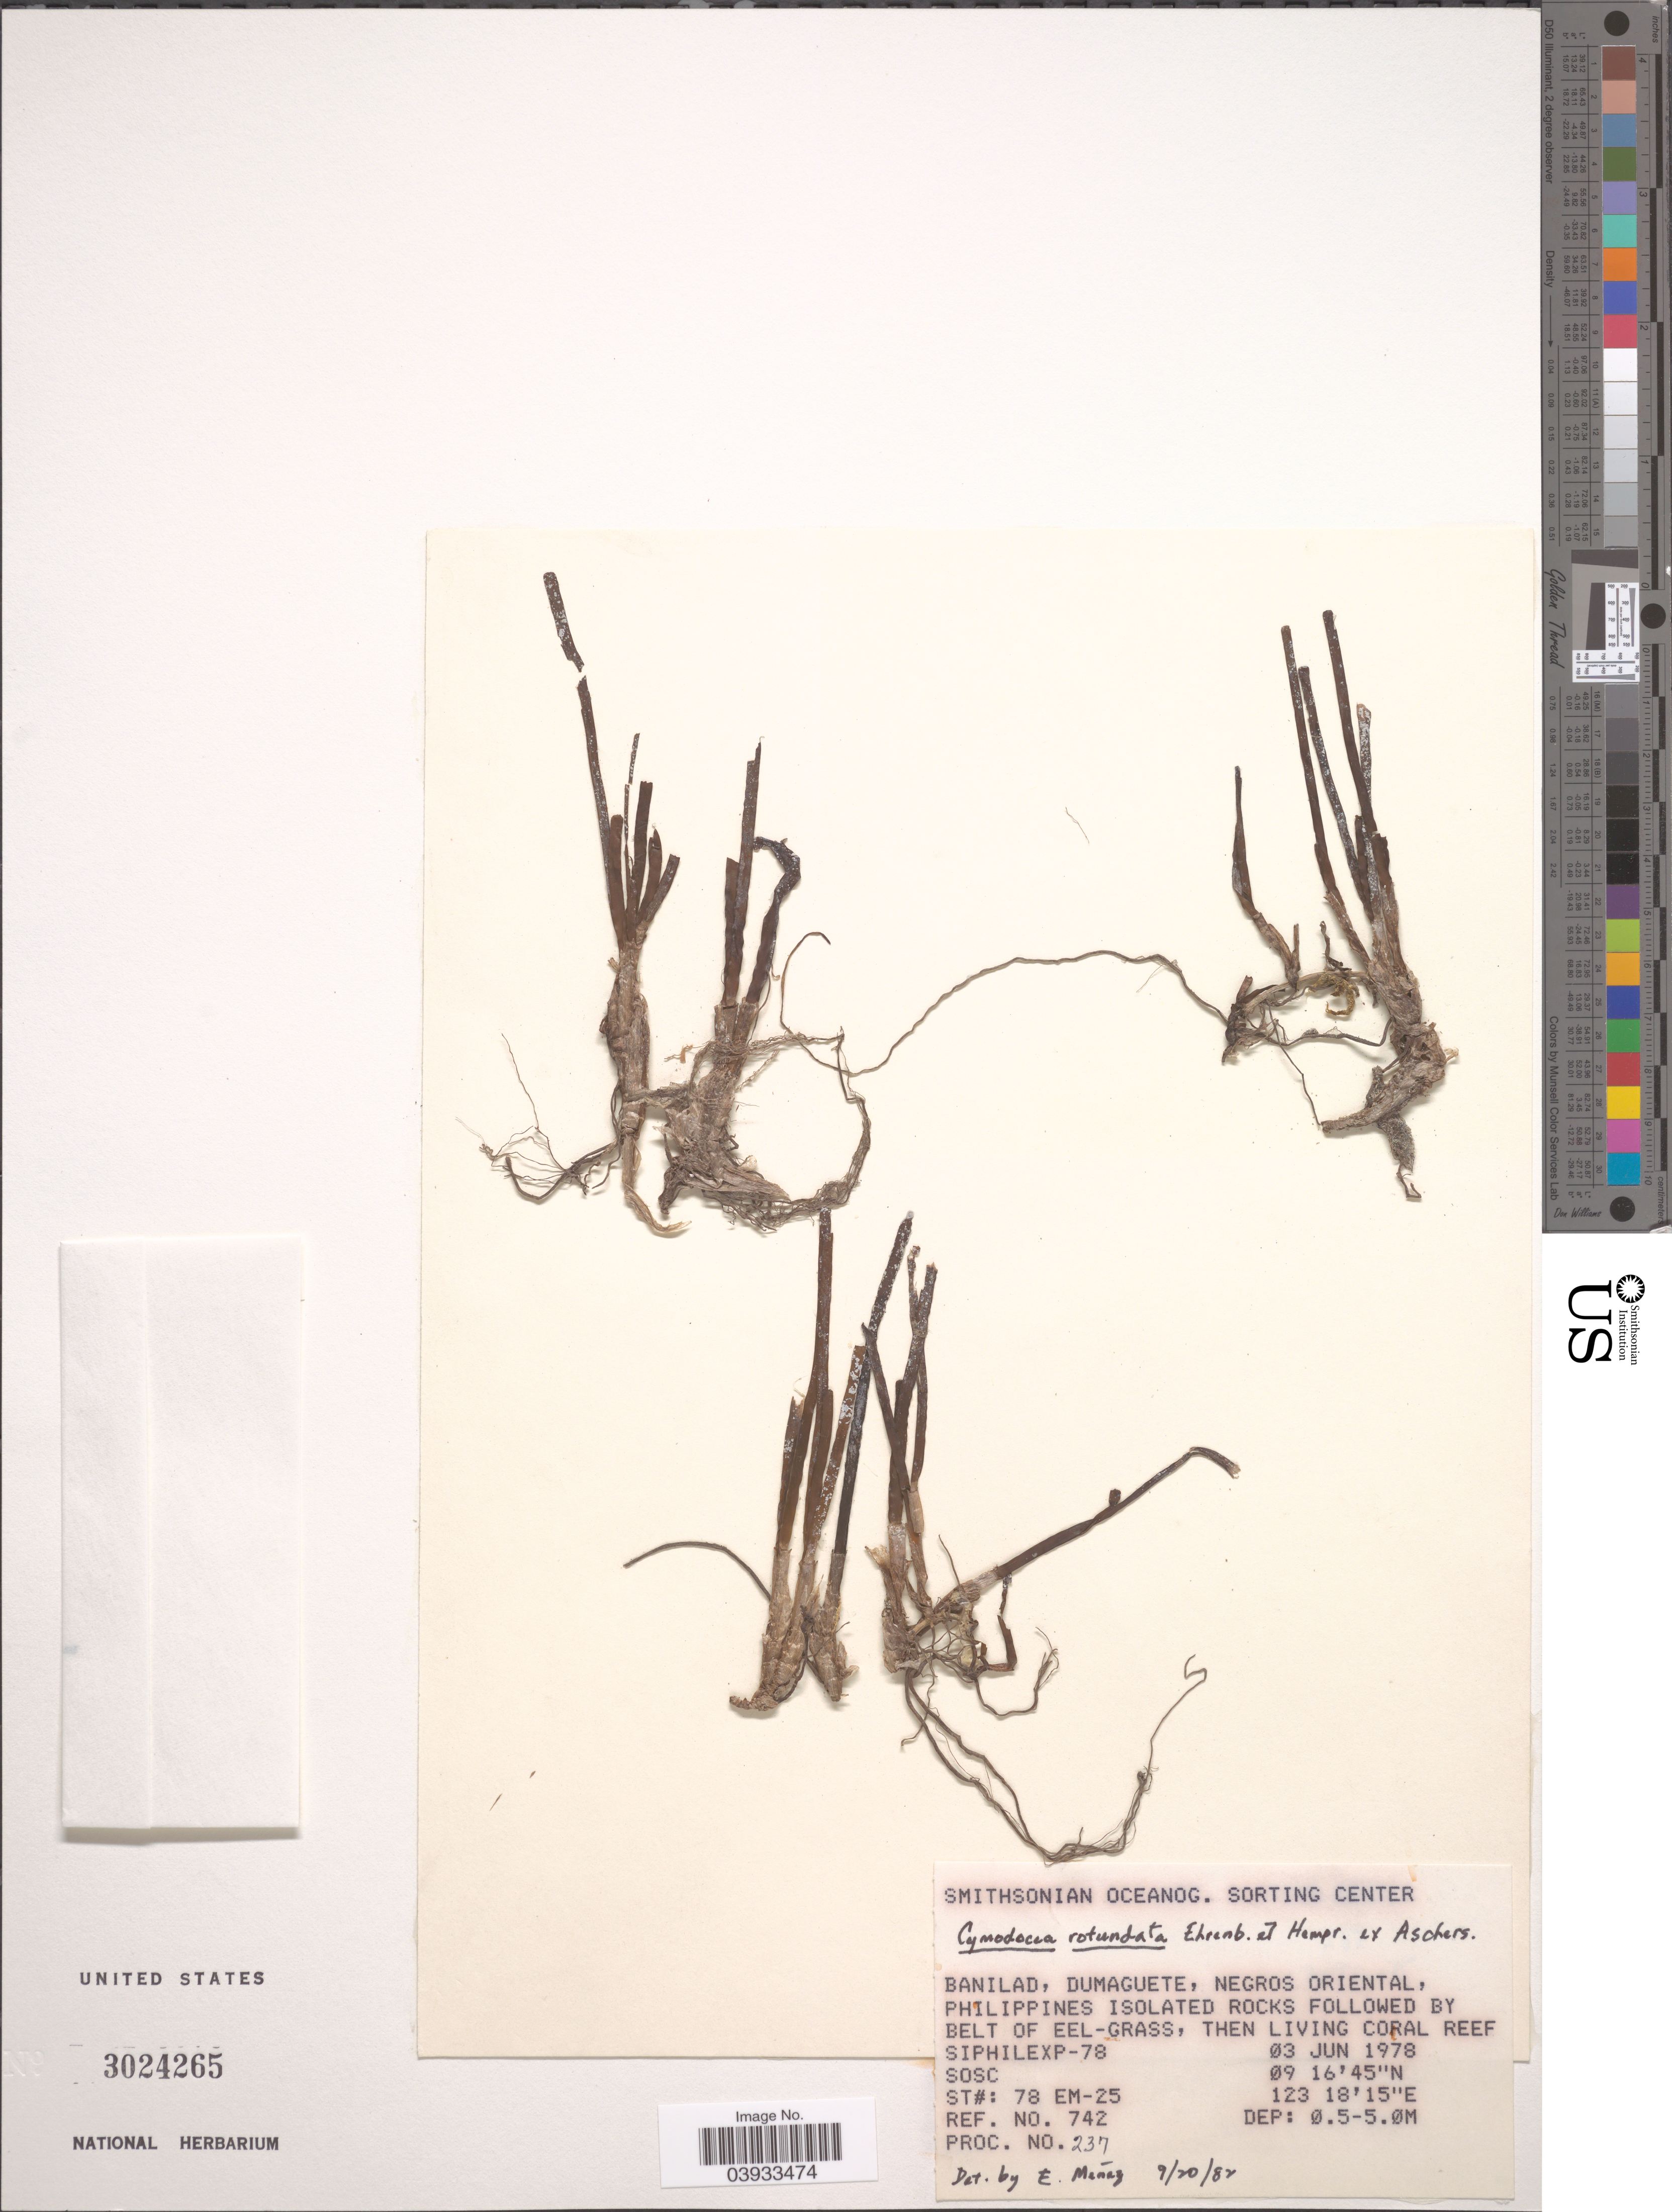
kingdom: Plantae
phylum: Tracheophyta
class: Liliopsida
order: Alismatales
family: Cymodoceaceae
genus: Cymodocea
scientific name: Cymodocea rotundata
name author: Asch. & Schweinf.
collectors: SOSC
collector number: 237/742?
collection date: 1978-06-03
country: Philippines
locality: Banilad, Dumaguete, Negros Oriental.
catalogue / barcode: US 3024265